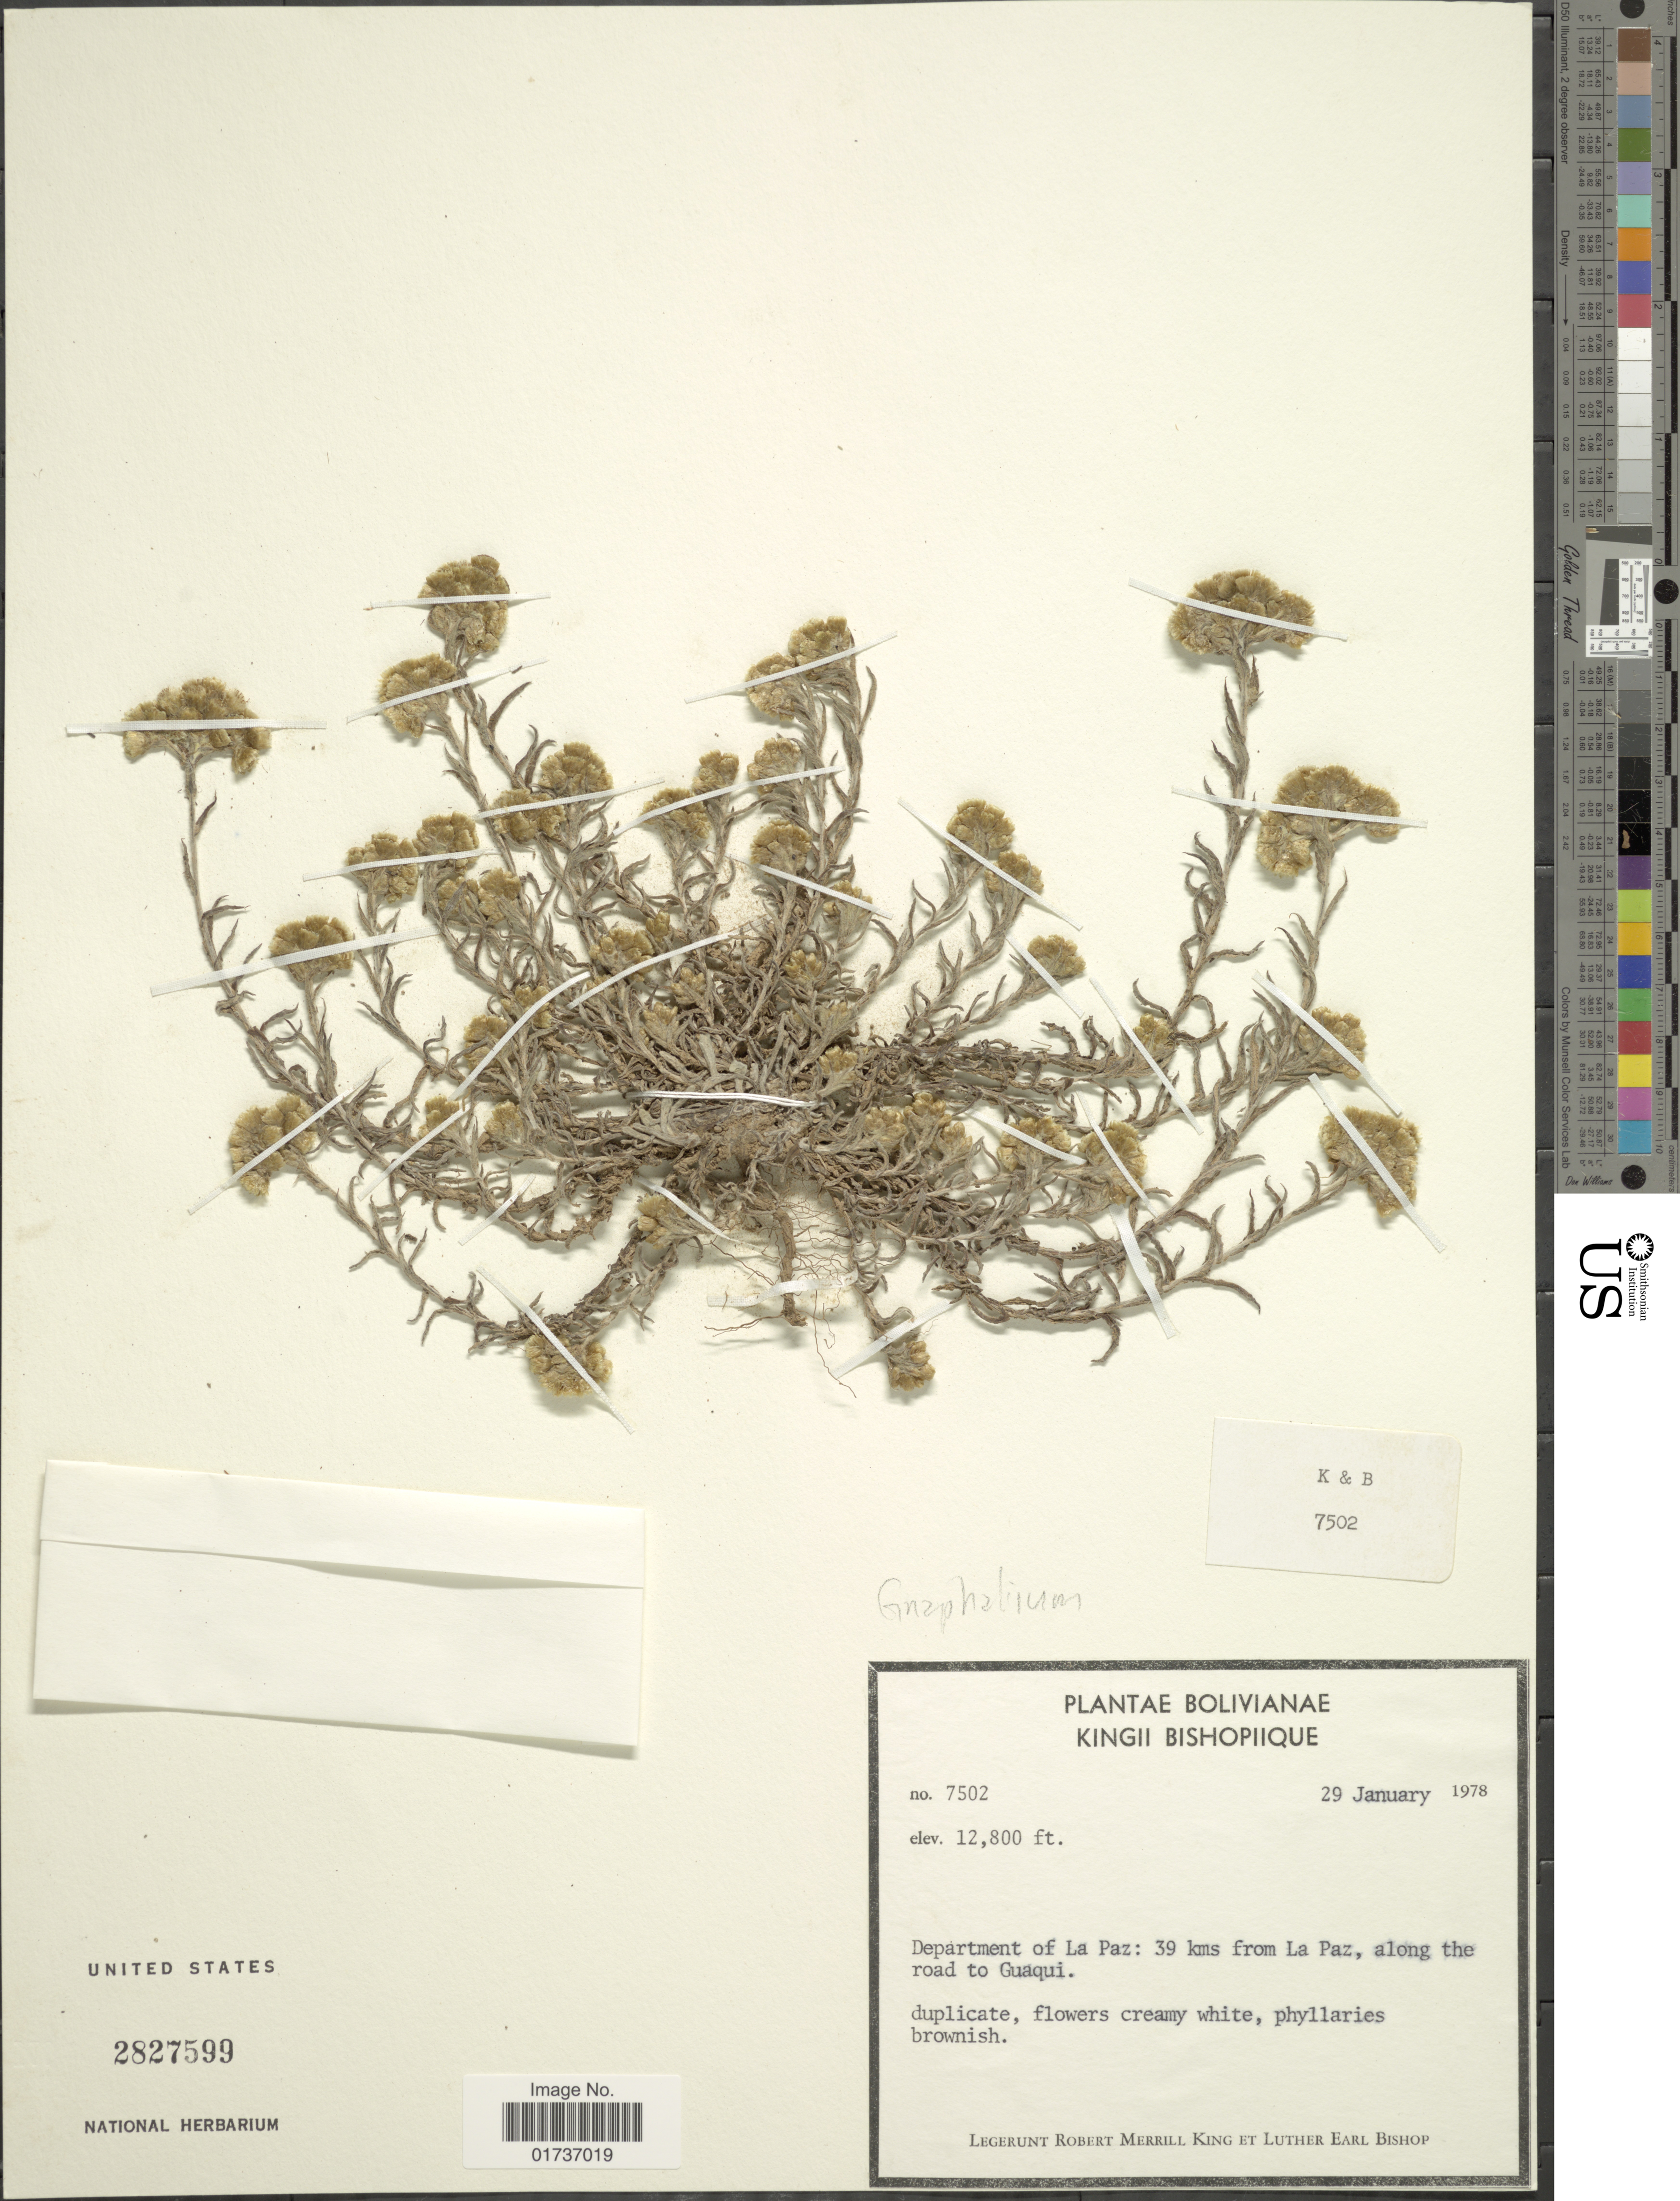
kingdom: Plantae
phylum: Tracheophyta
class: Magnoliopsida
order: Asterales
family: Asteraceae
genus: Gnaphalium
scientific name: Gnaphalium melanosphaeroides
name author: Sch. Bip. & Wedd.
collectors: R. M. King & L. E. Bishop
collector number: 7502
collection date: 1978-01-29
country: Bolivia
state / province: La Paz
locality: Department of La Paz: 39 kms from La Paz, along the road to Guaqui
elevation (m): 3901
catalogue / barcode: US 2827599